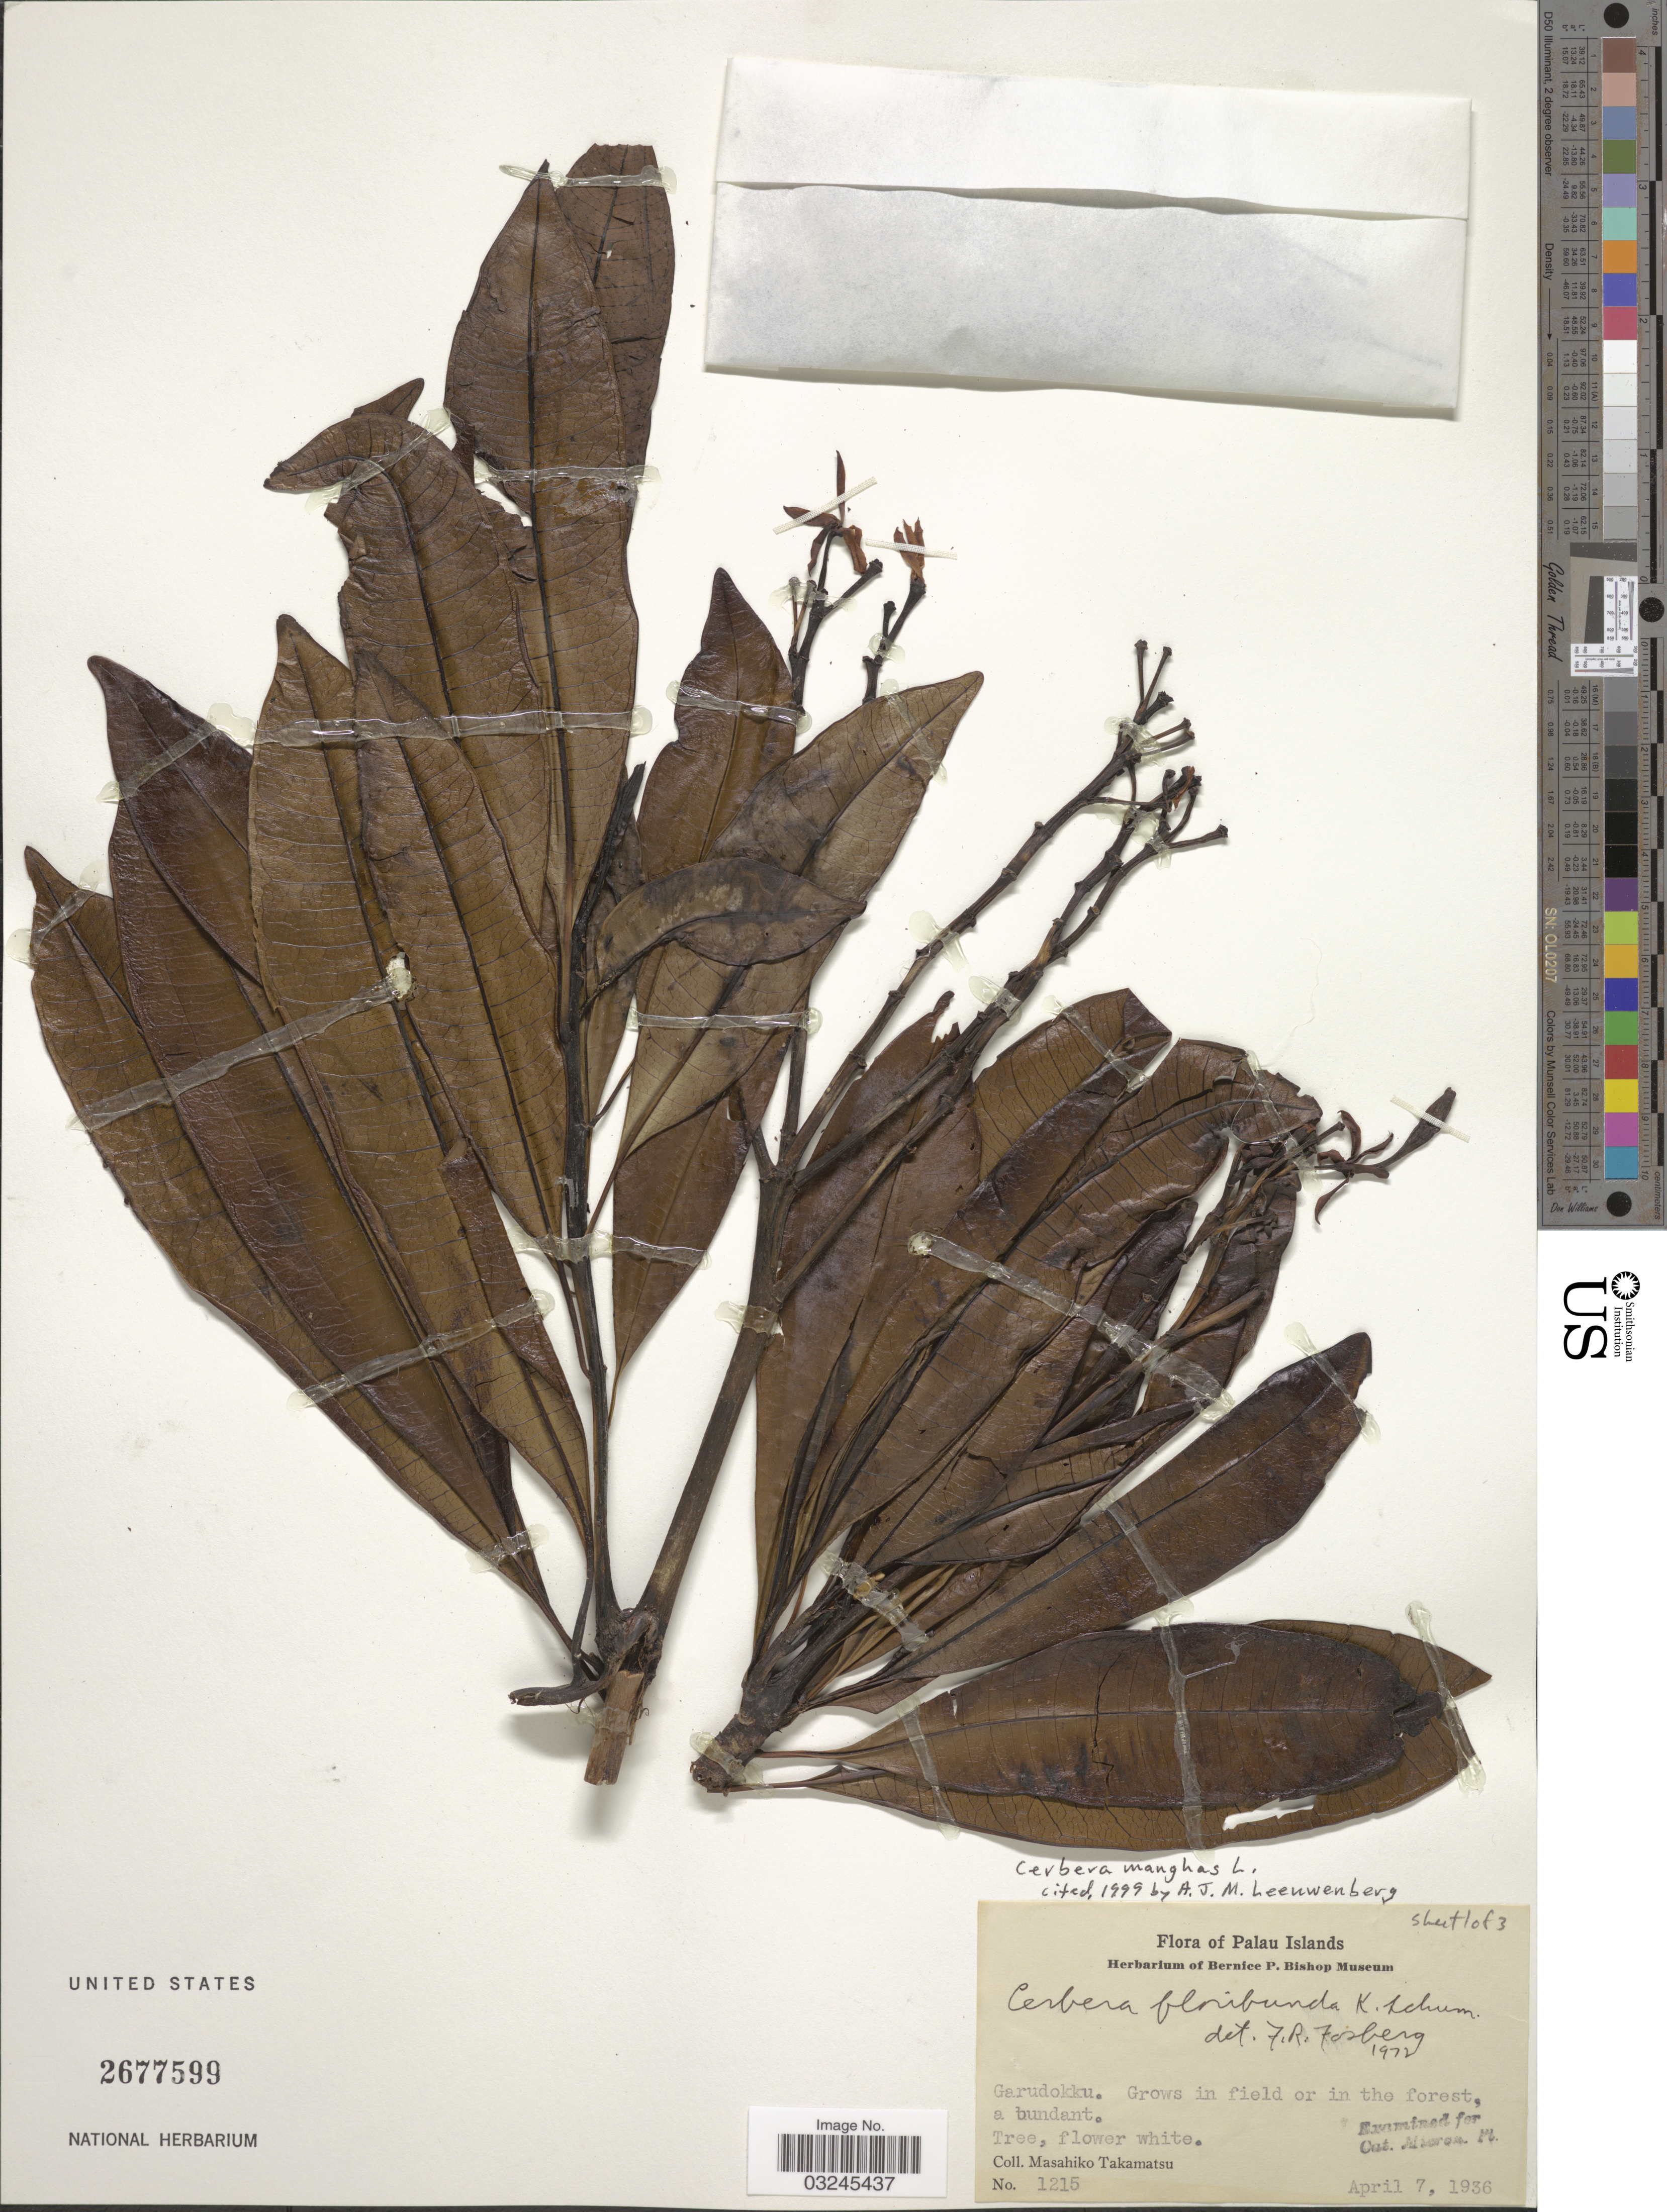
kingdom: Plantae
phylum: Tracheophyta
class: Magnoliopsida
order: Gentianales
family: Apocynaceae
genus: Cerbera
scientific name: Cerbera manghas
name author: L.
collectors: M. Takamatsu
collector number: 1215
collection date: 1936-04-07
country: Palau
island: Babeldaob [Babelthuap]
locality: Palau Islands. Garudokku.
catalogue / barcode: US 2677599